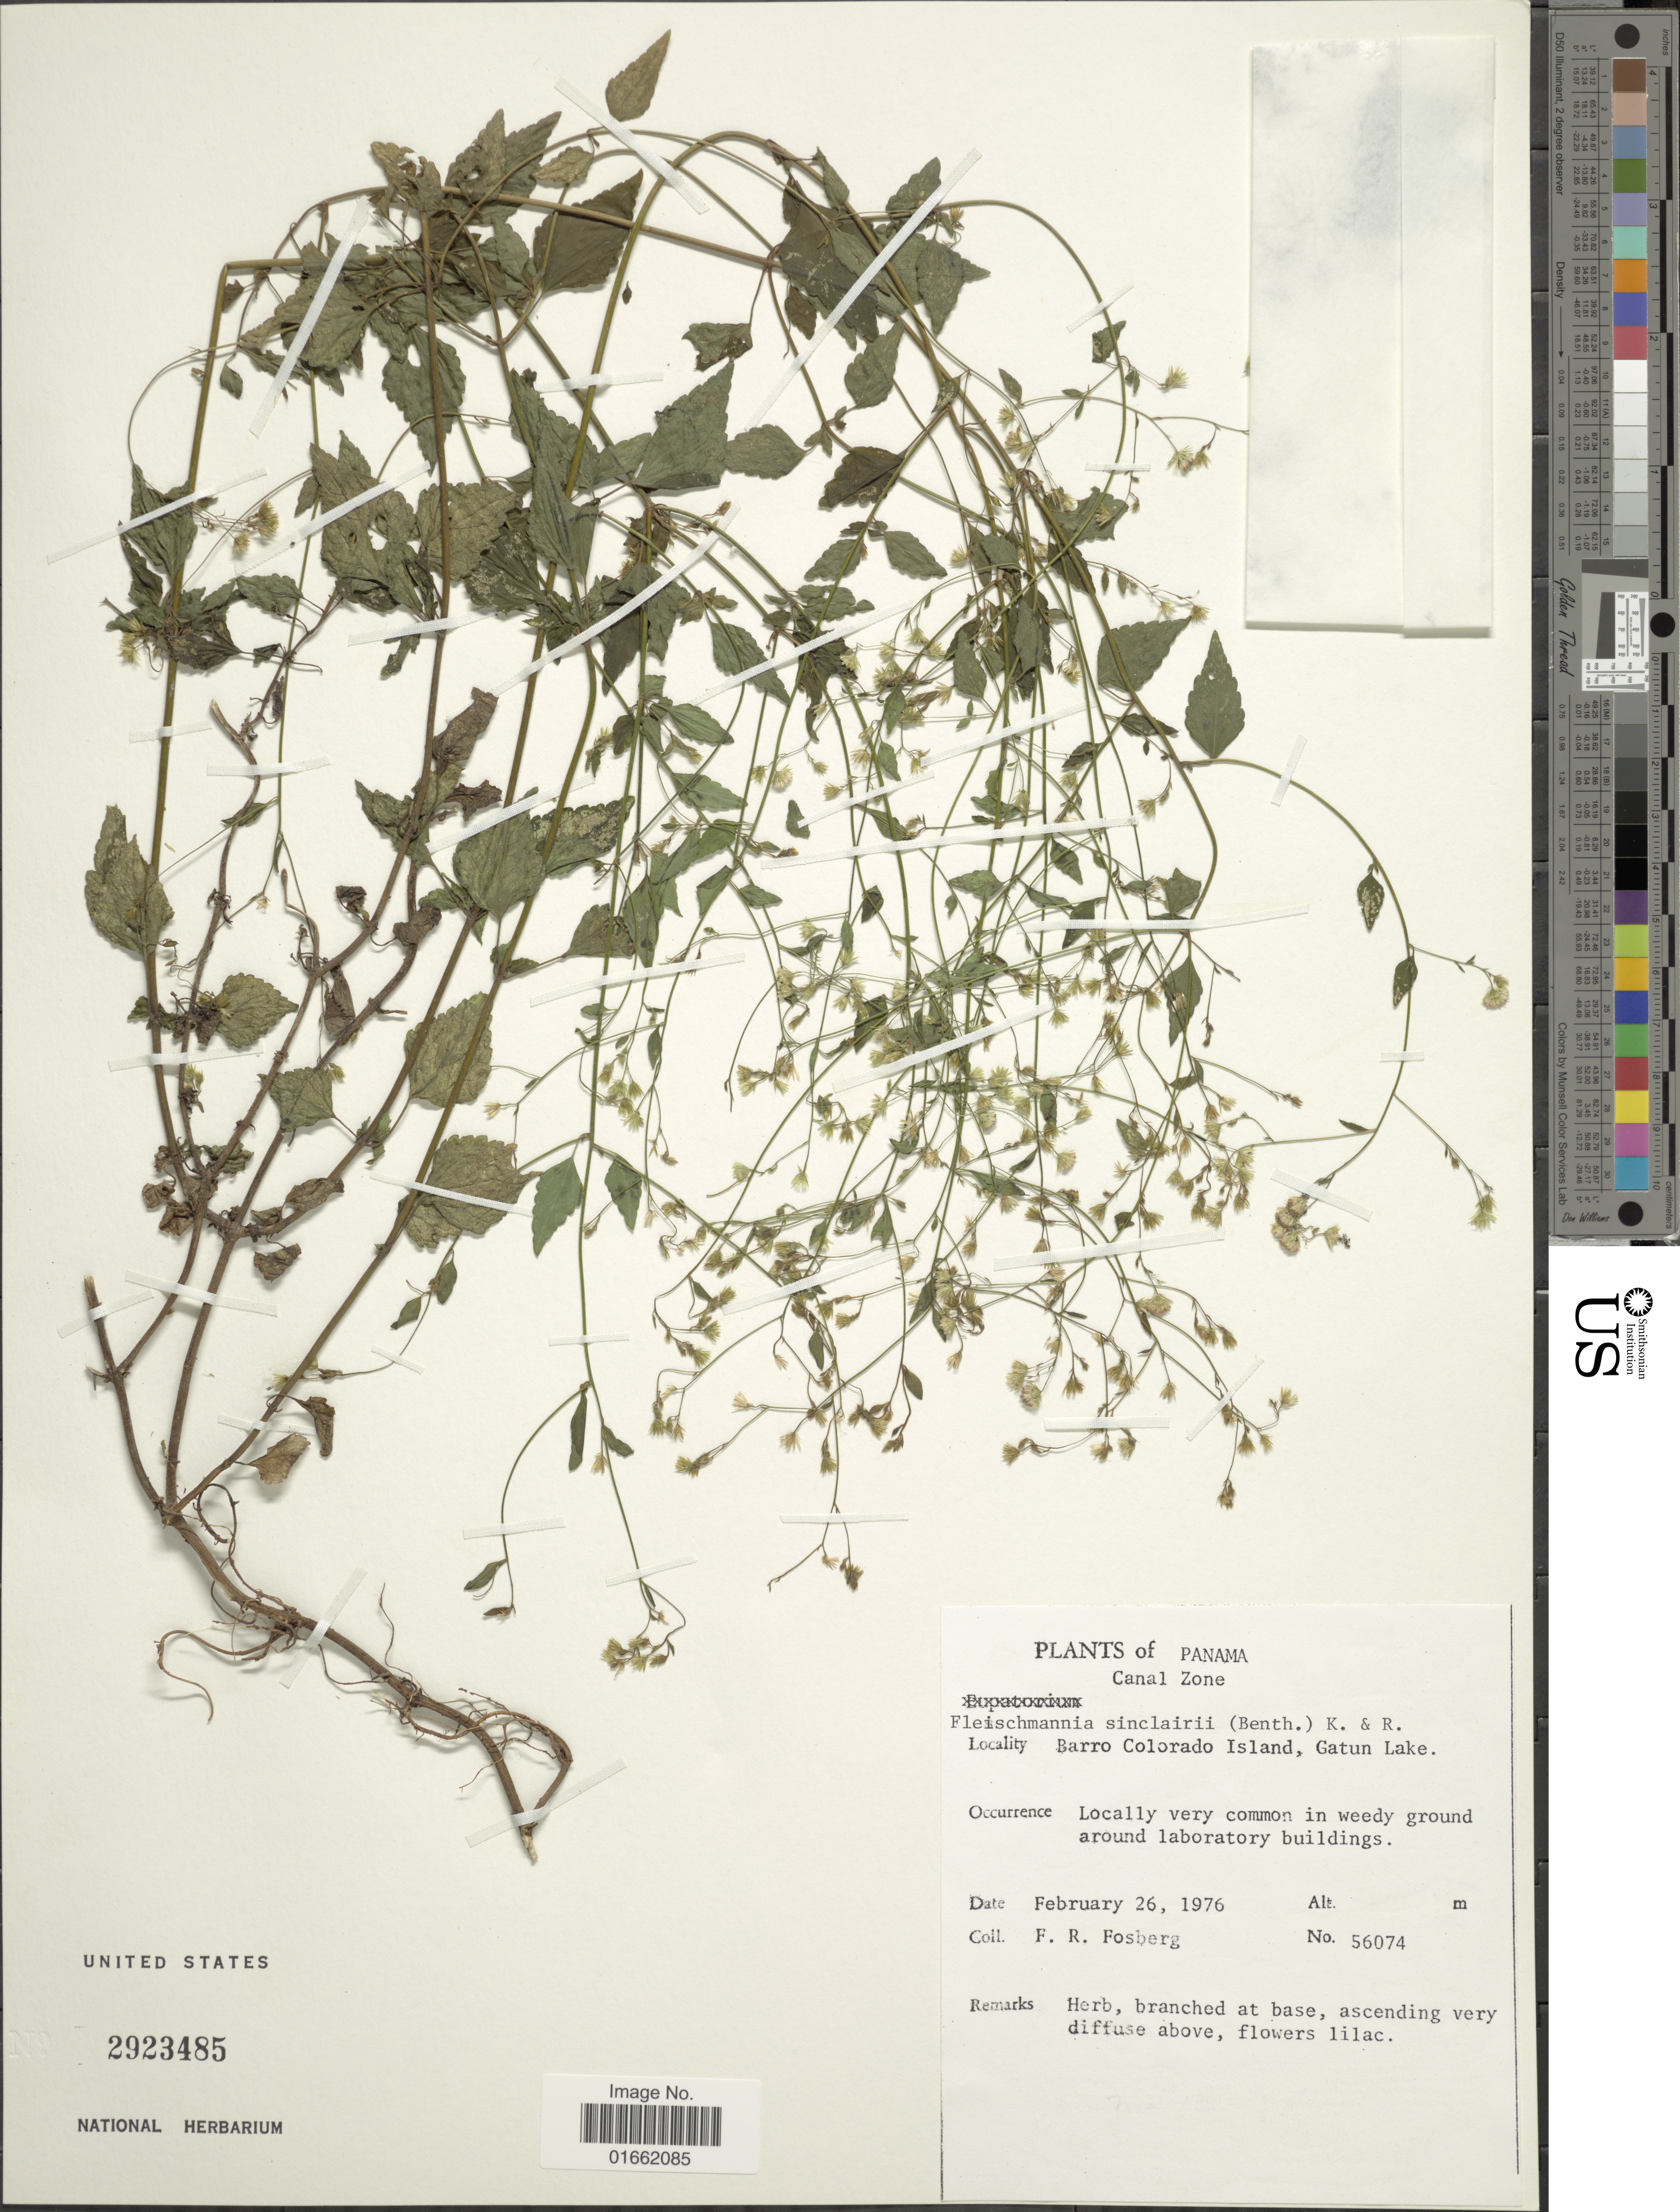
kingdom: Plantae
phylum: Tracheophyta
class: Magnoliopsida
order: Asterales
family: Asteraceae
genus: Fleischmannia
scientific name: Fleischmannia sinclairii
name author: (Benth. ex Oerst.) R.M. King & H. Rob.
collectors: F. R. Fosberg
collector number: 56074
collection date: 1976-02-26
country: Panama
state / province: Panamá Oeste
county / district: Canal Zone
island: Barro Colorado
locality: Canal Zone. Barro Colorado Island, Gatun Lake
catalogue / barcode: US 2923485